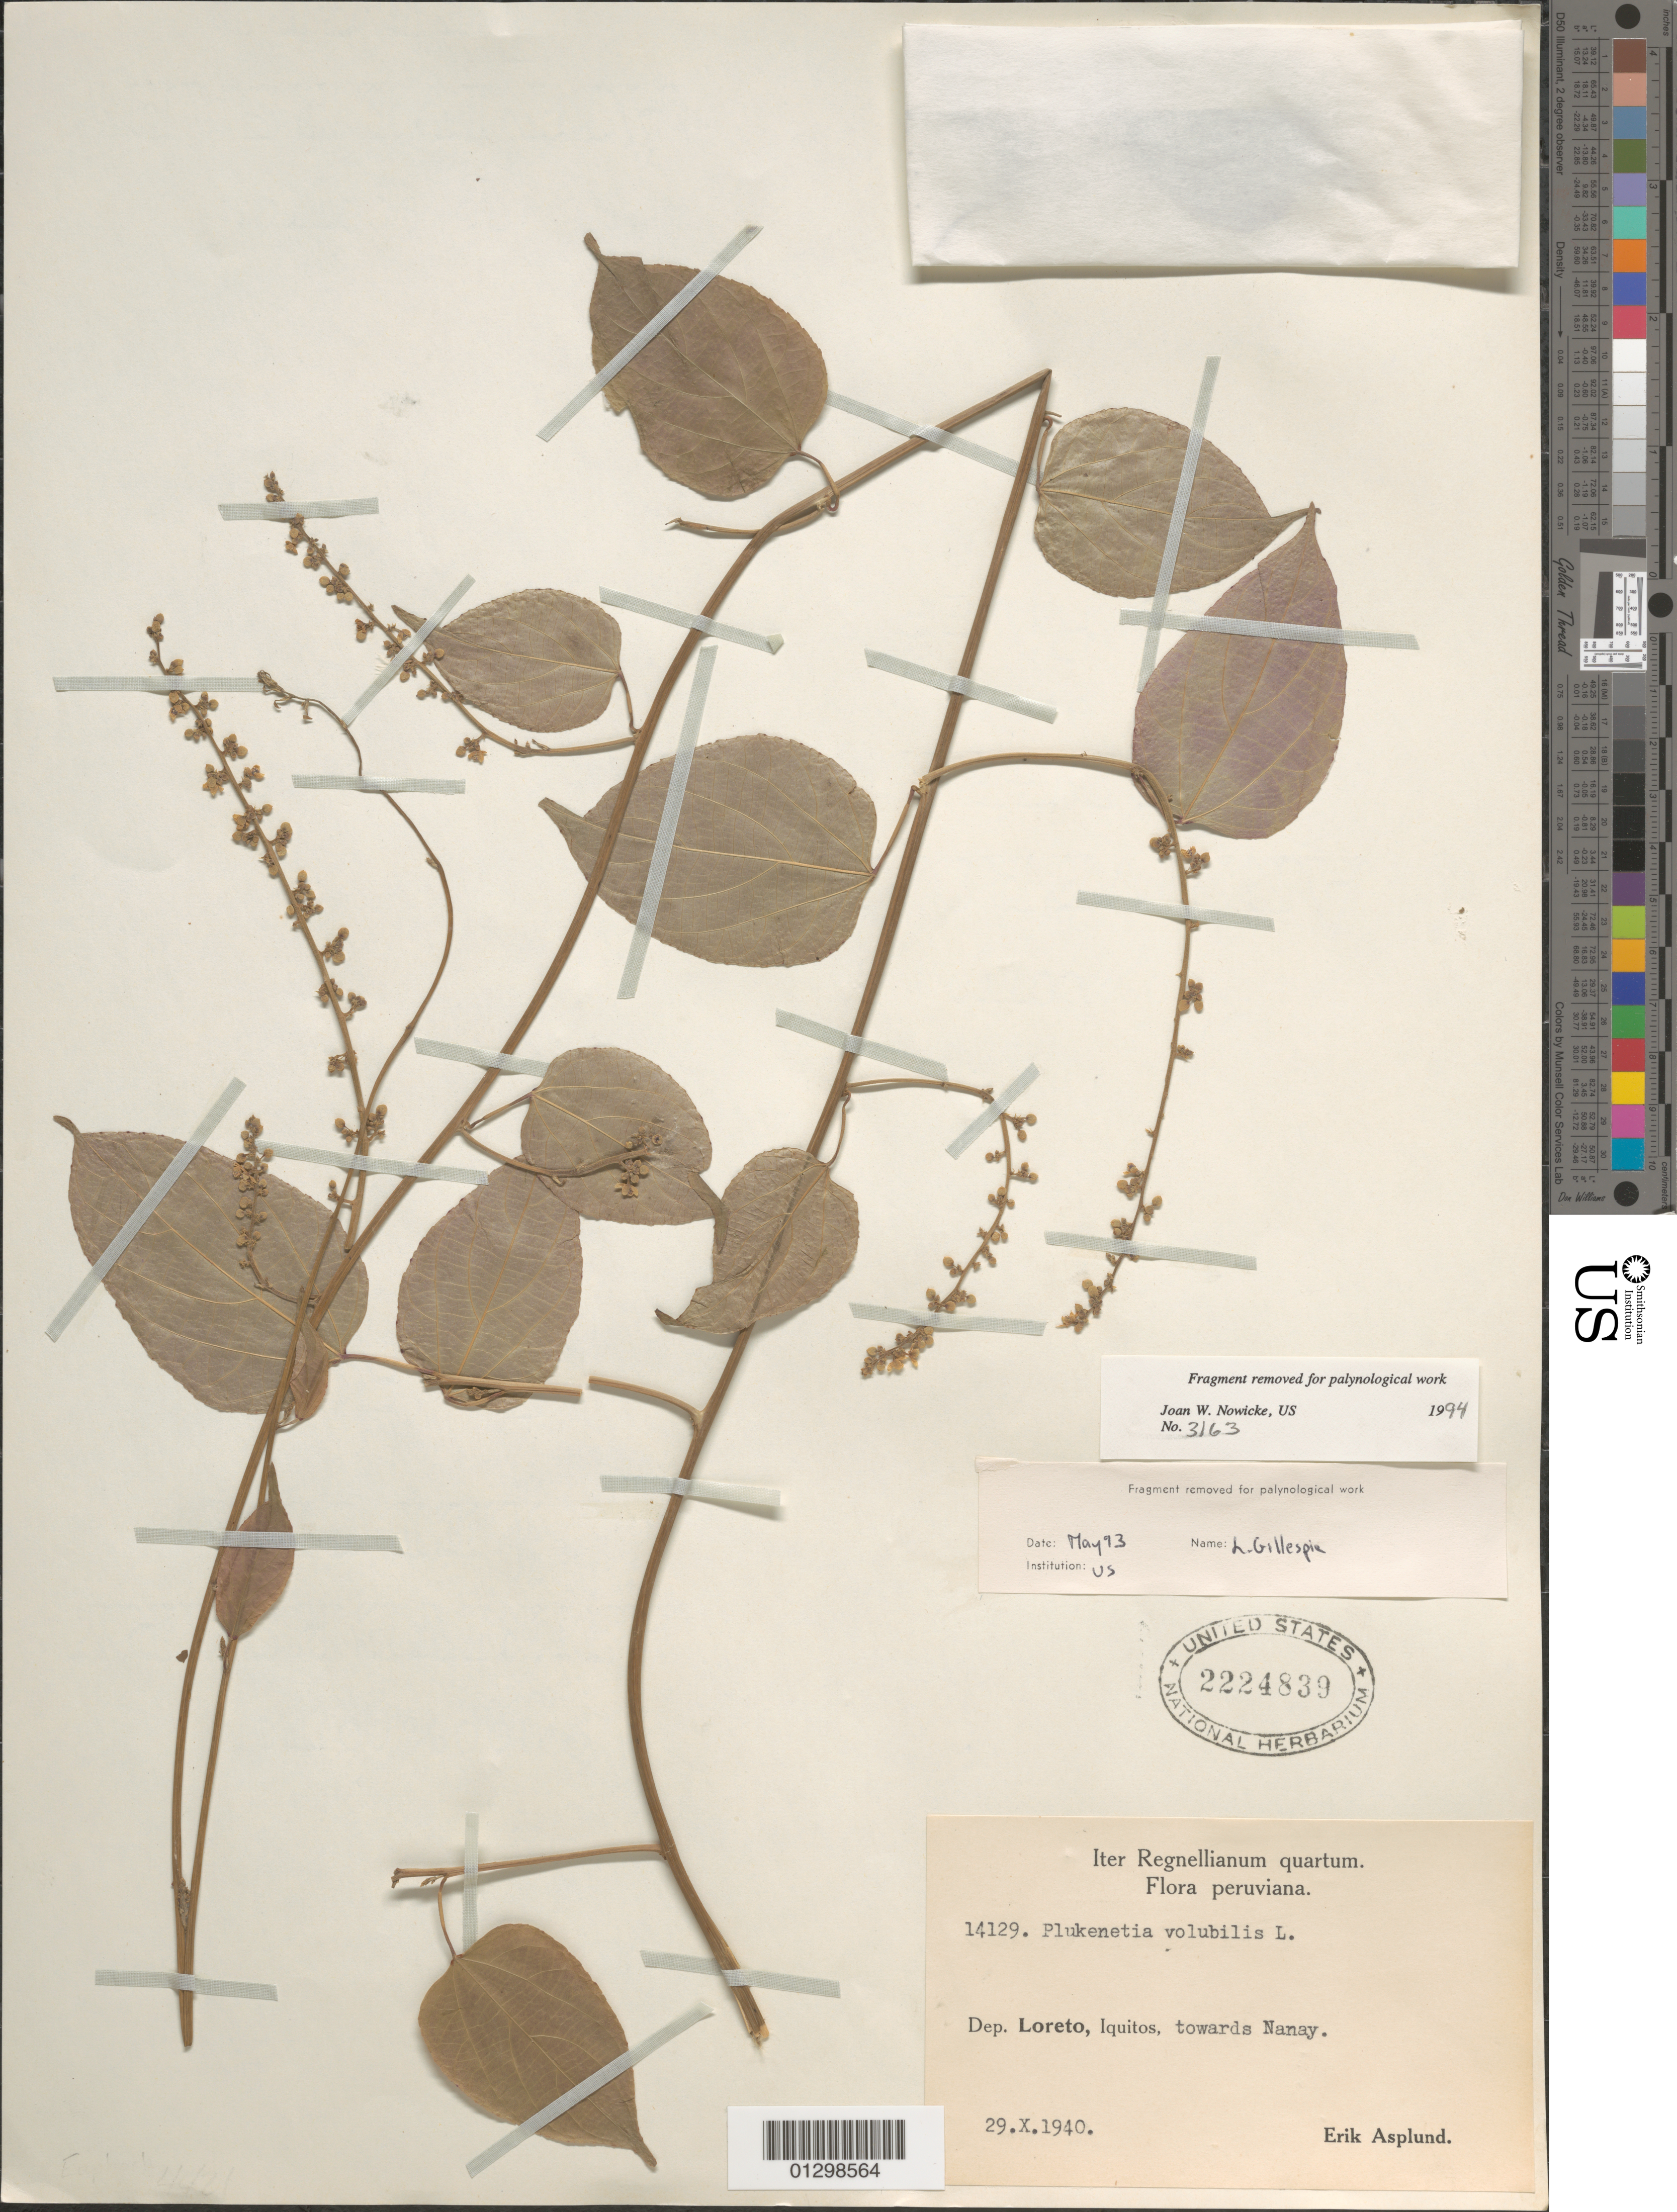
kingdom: Plantae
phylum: Tracheophyta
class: Magnoliopsida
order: Malpighiales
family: Euphorbiaceae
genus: Plukenetia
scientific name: Plukenetia volubilis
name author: L.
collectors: E. Asplund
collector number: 14129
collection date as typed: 29 Oct 1940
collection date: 1940-10-29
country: Peru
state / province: Loreto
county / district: Maynas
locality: Towards Nanay.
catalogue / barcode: US 2224839